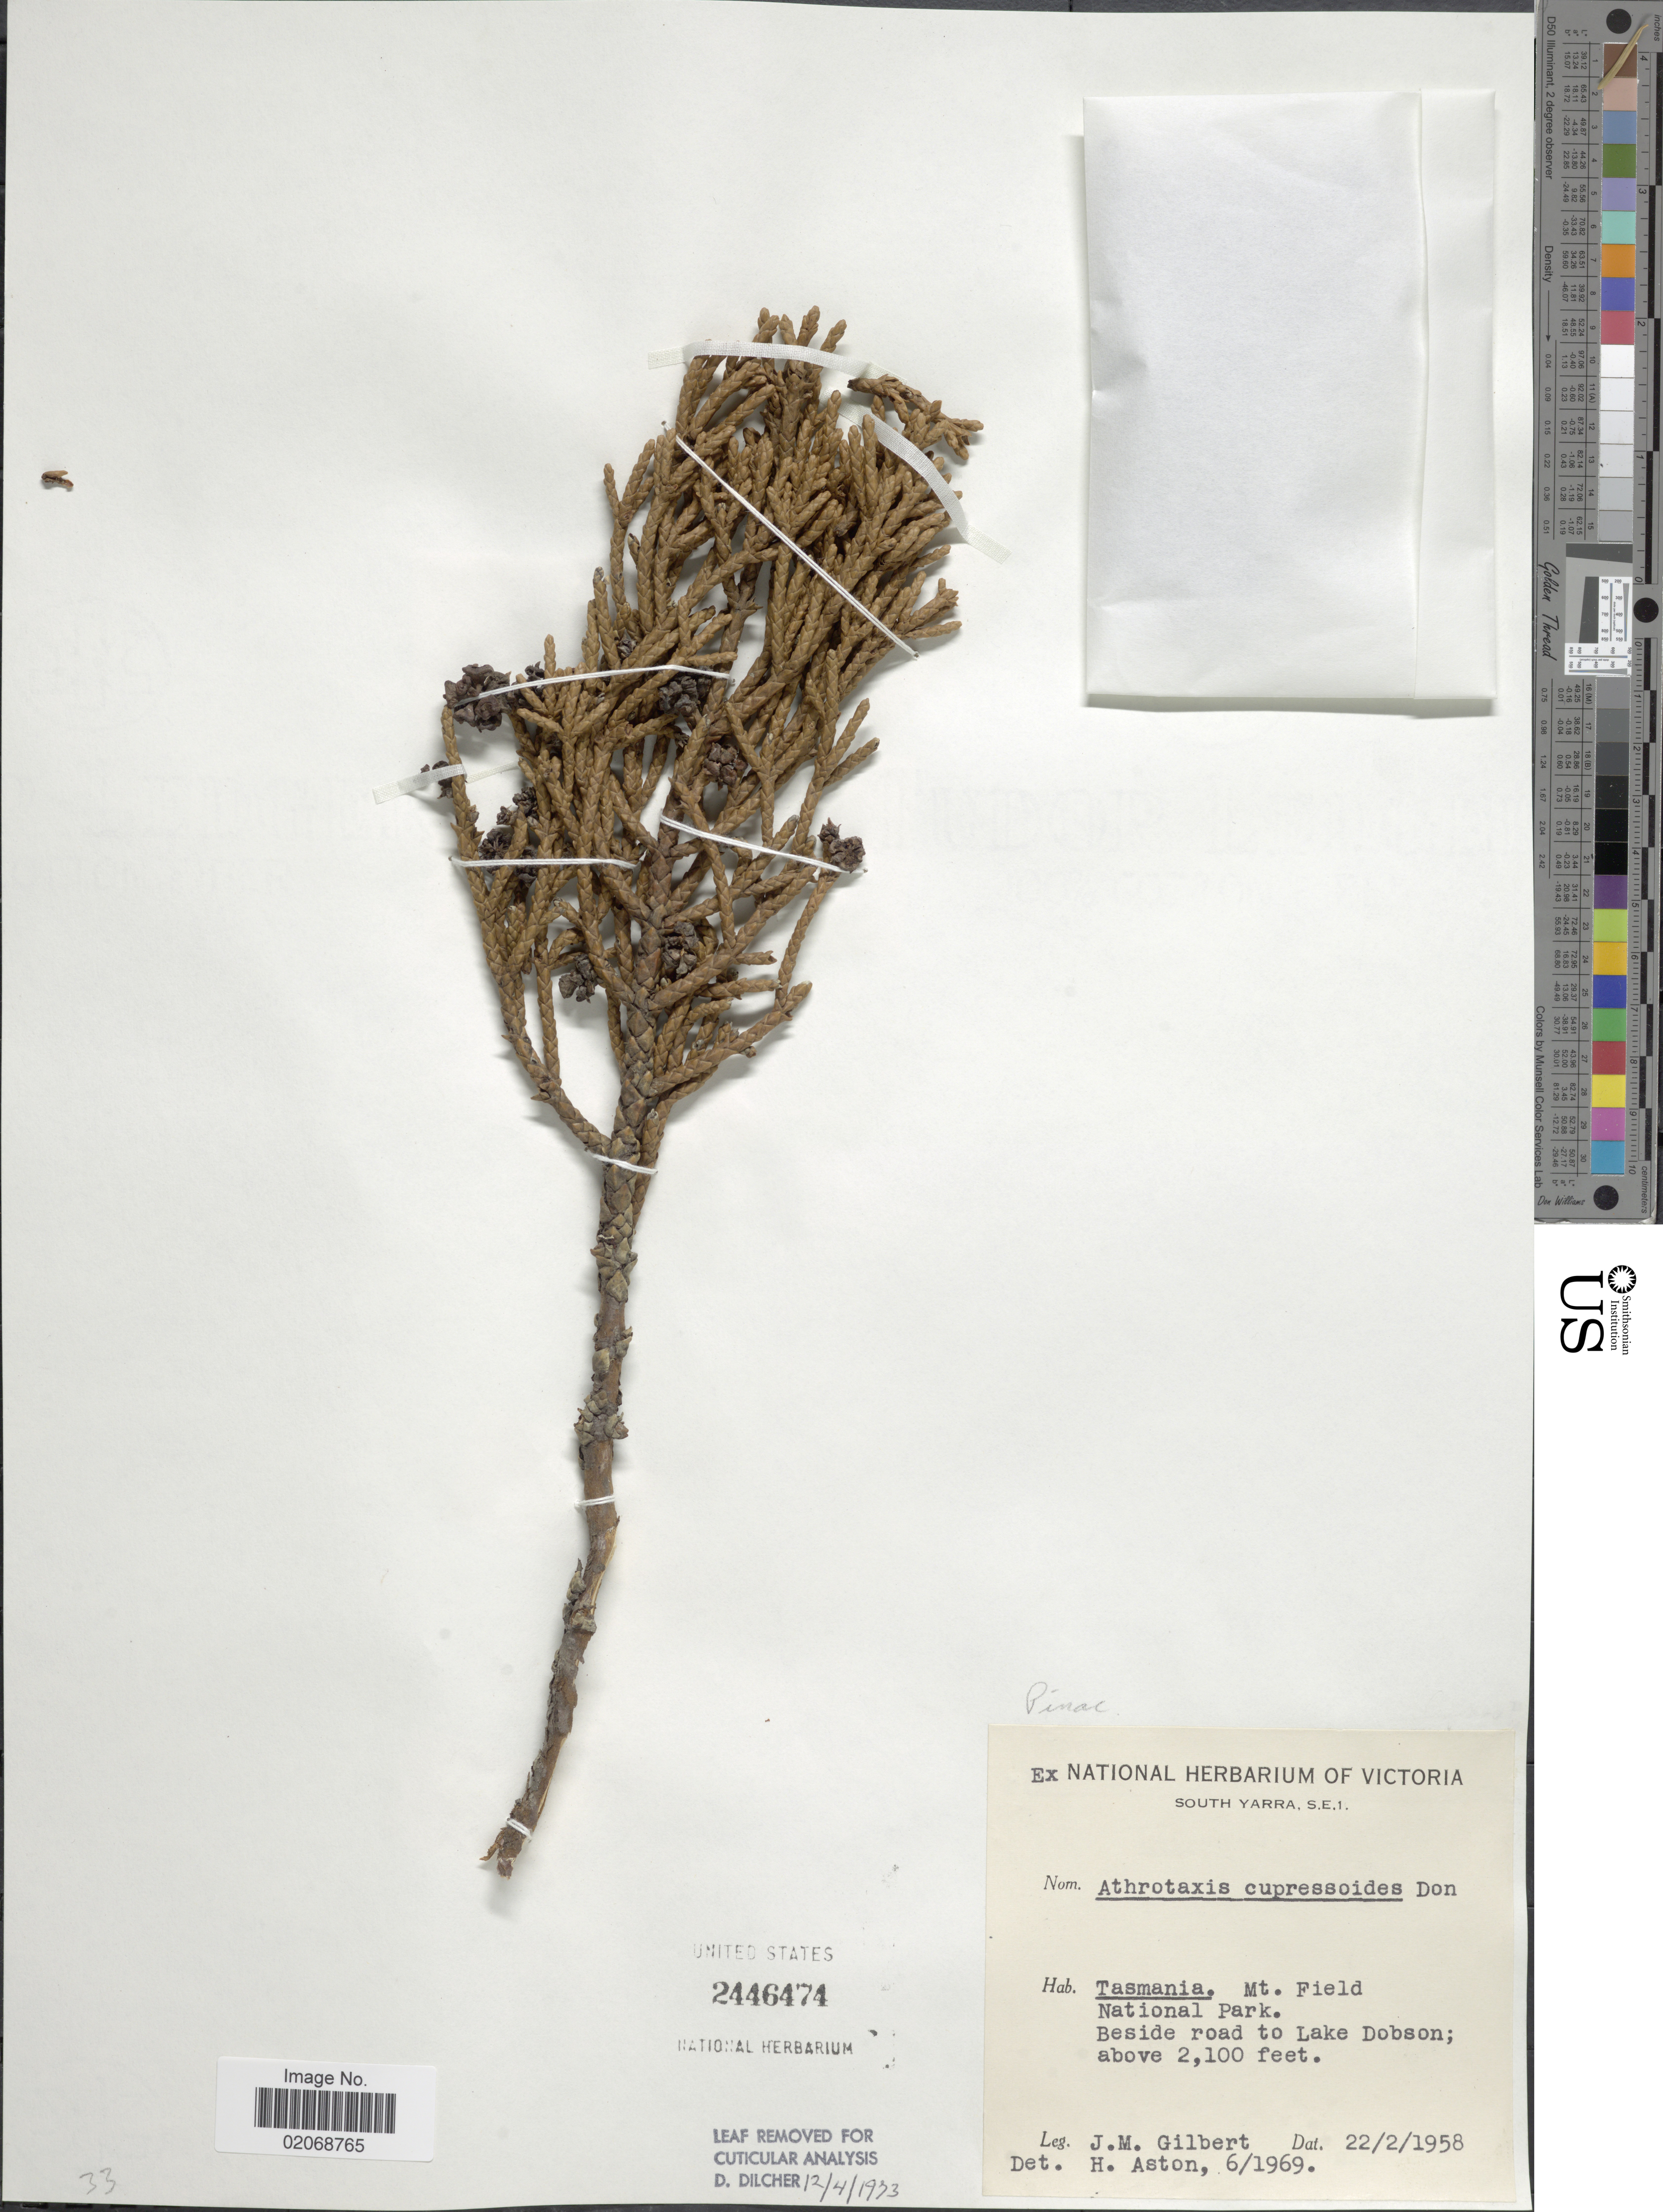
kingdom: Plantae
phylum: Tracheophyta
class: Pinopsida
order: Pinales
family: Cupressaceae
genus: Athrotaxis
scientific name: Athrotaxis cupressoides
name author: D. Don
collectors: J. Gilbert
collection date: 1958-02-22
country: Australia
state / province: Tasmania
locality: Mt. Field, National Park. Beside road to lake Dobson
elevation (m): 640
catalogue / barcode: US 2446474